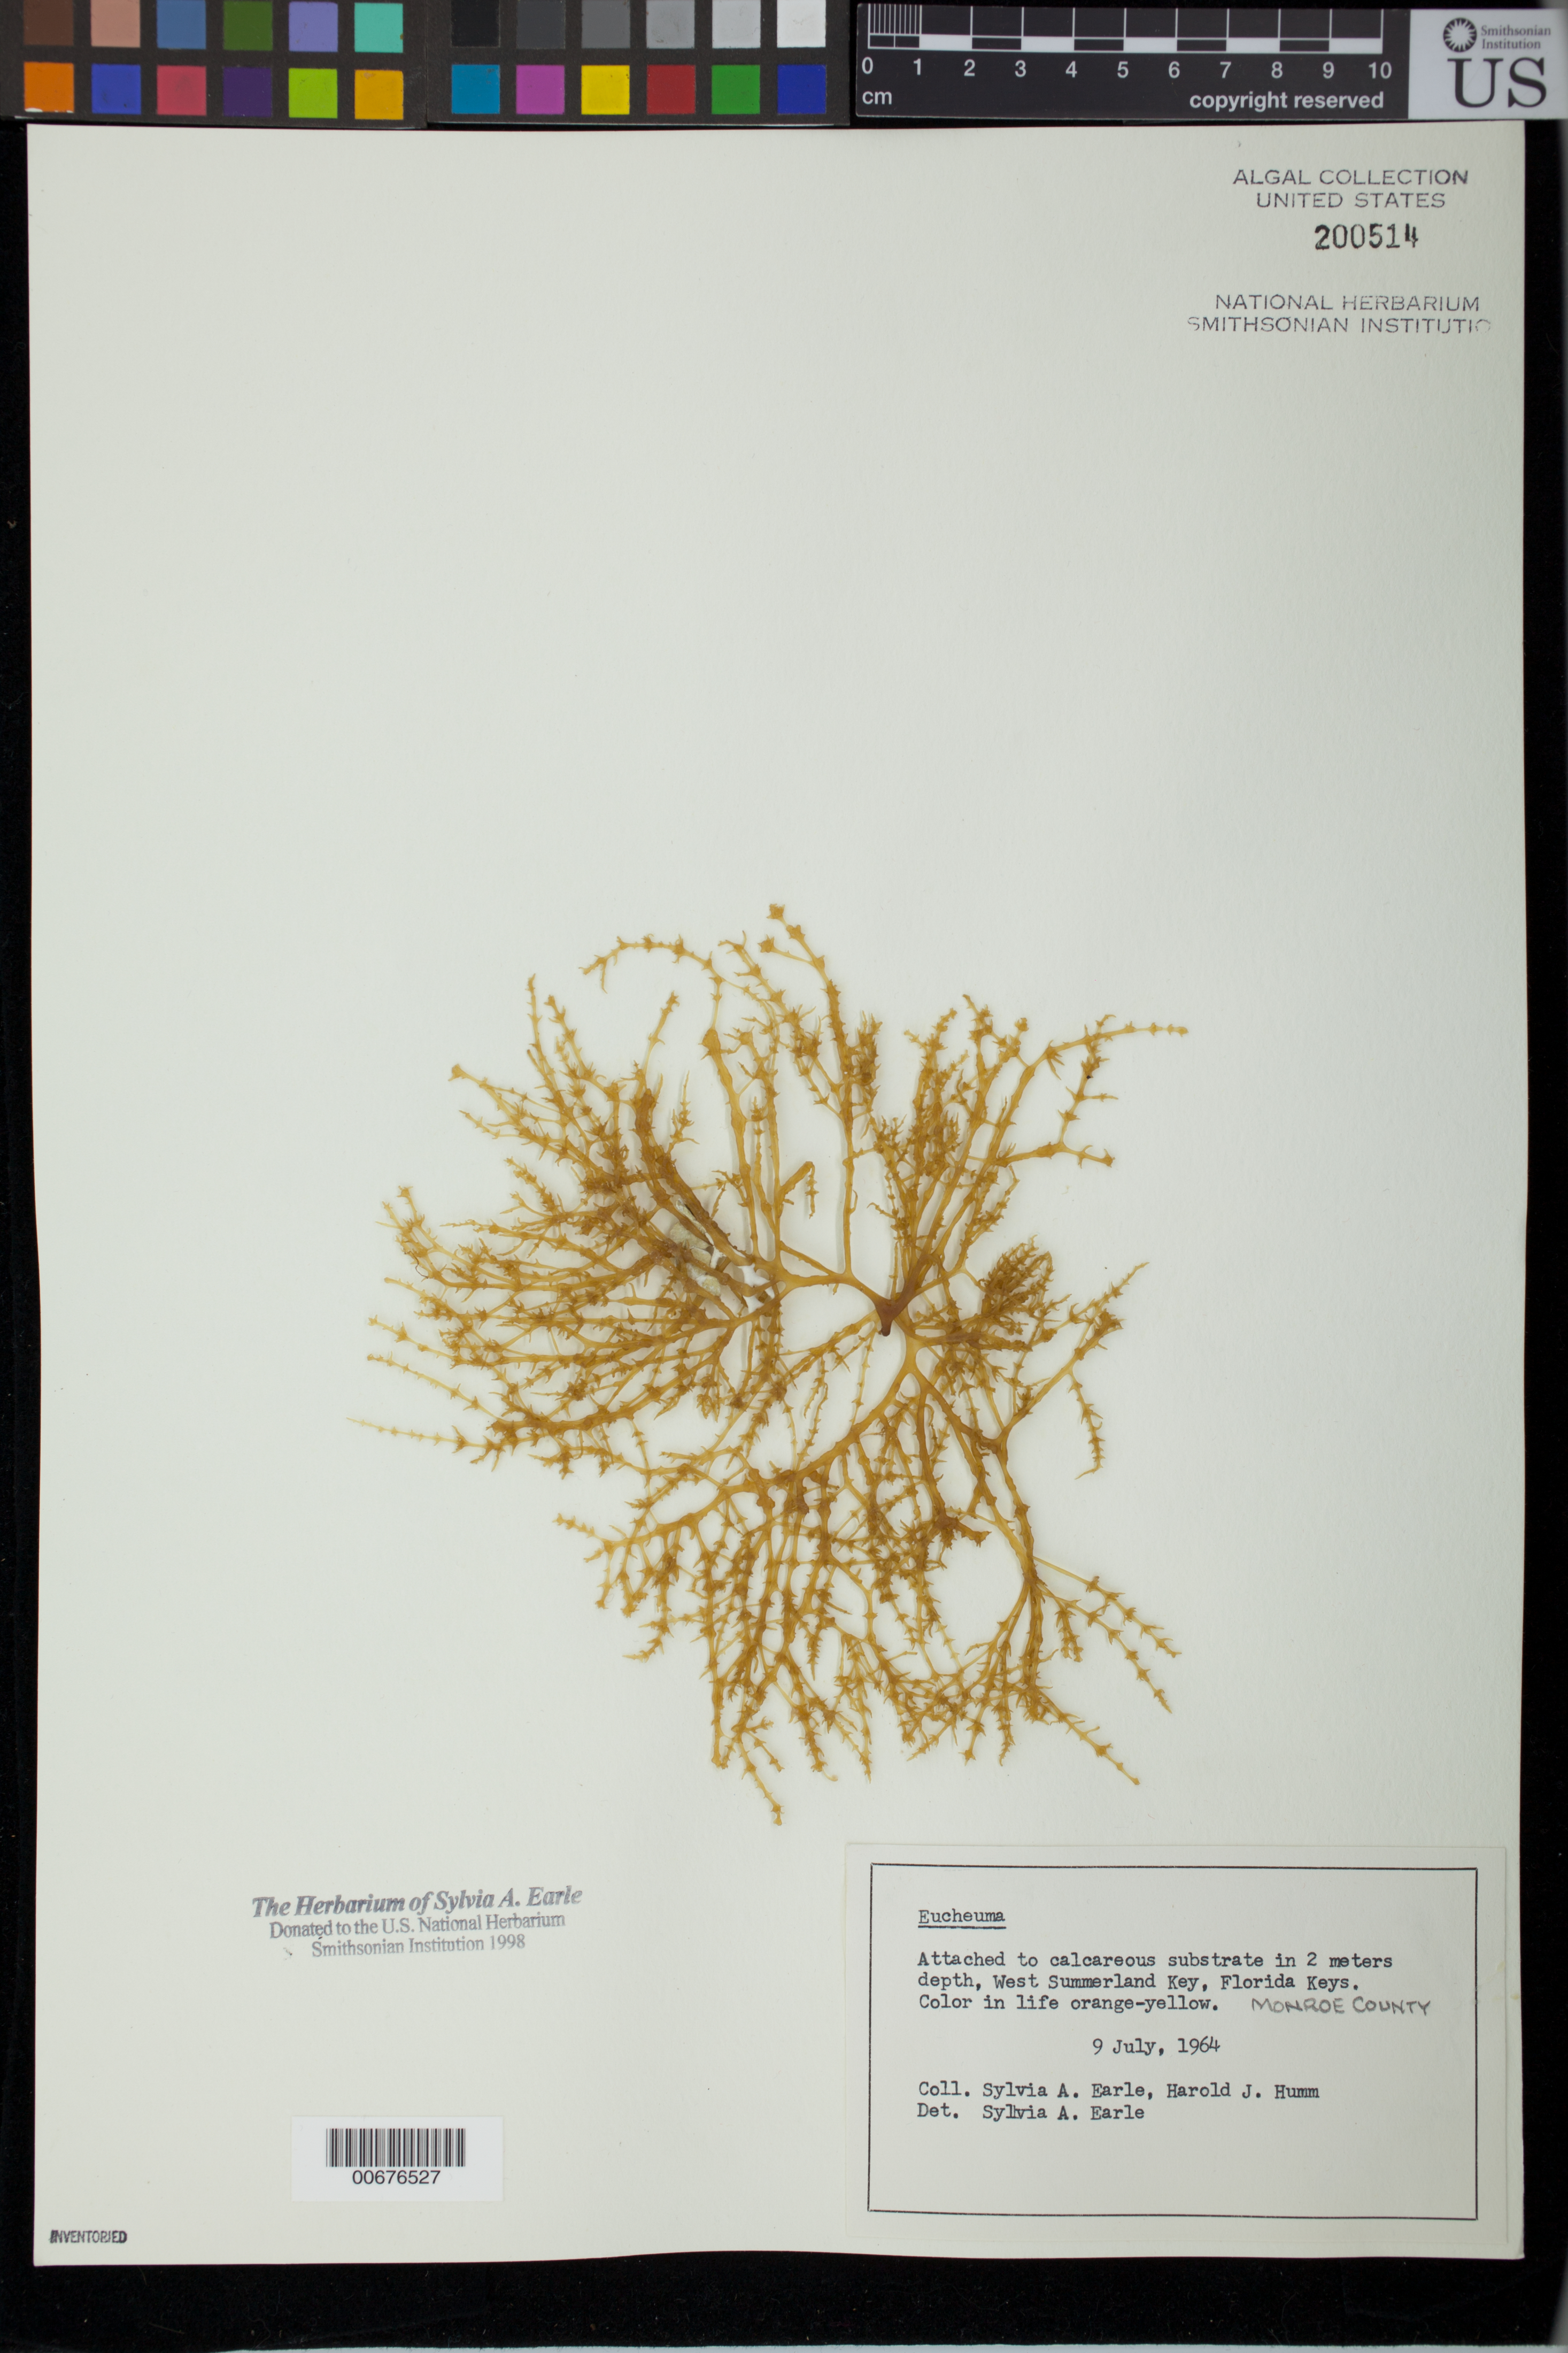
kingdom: Plantae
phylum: Rhodophyta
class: Florideophyceae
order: Gigartinales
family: Solieriaceae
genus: Eucheumatopsis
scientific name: Eucheumatopsis isiformis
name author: (C. Agardh) M.L. Núñez-Resendiz et al.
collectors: S. A. Earle & H. J. Humm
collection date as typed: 09 Jul 1964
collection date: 1964-07-09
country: United States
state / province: Florida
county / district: Monroe County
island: West Summerland Key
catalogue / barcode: US 200514